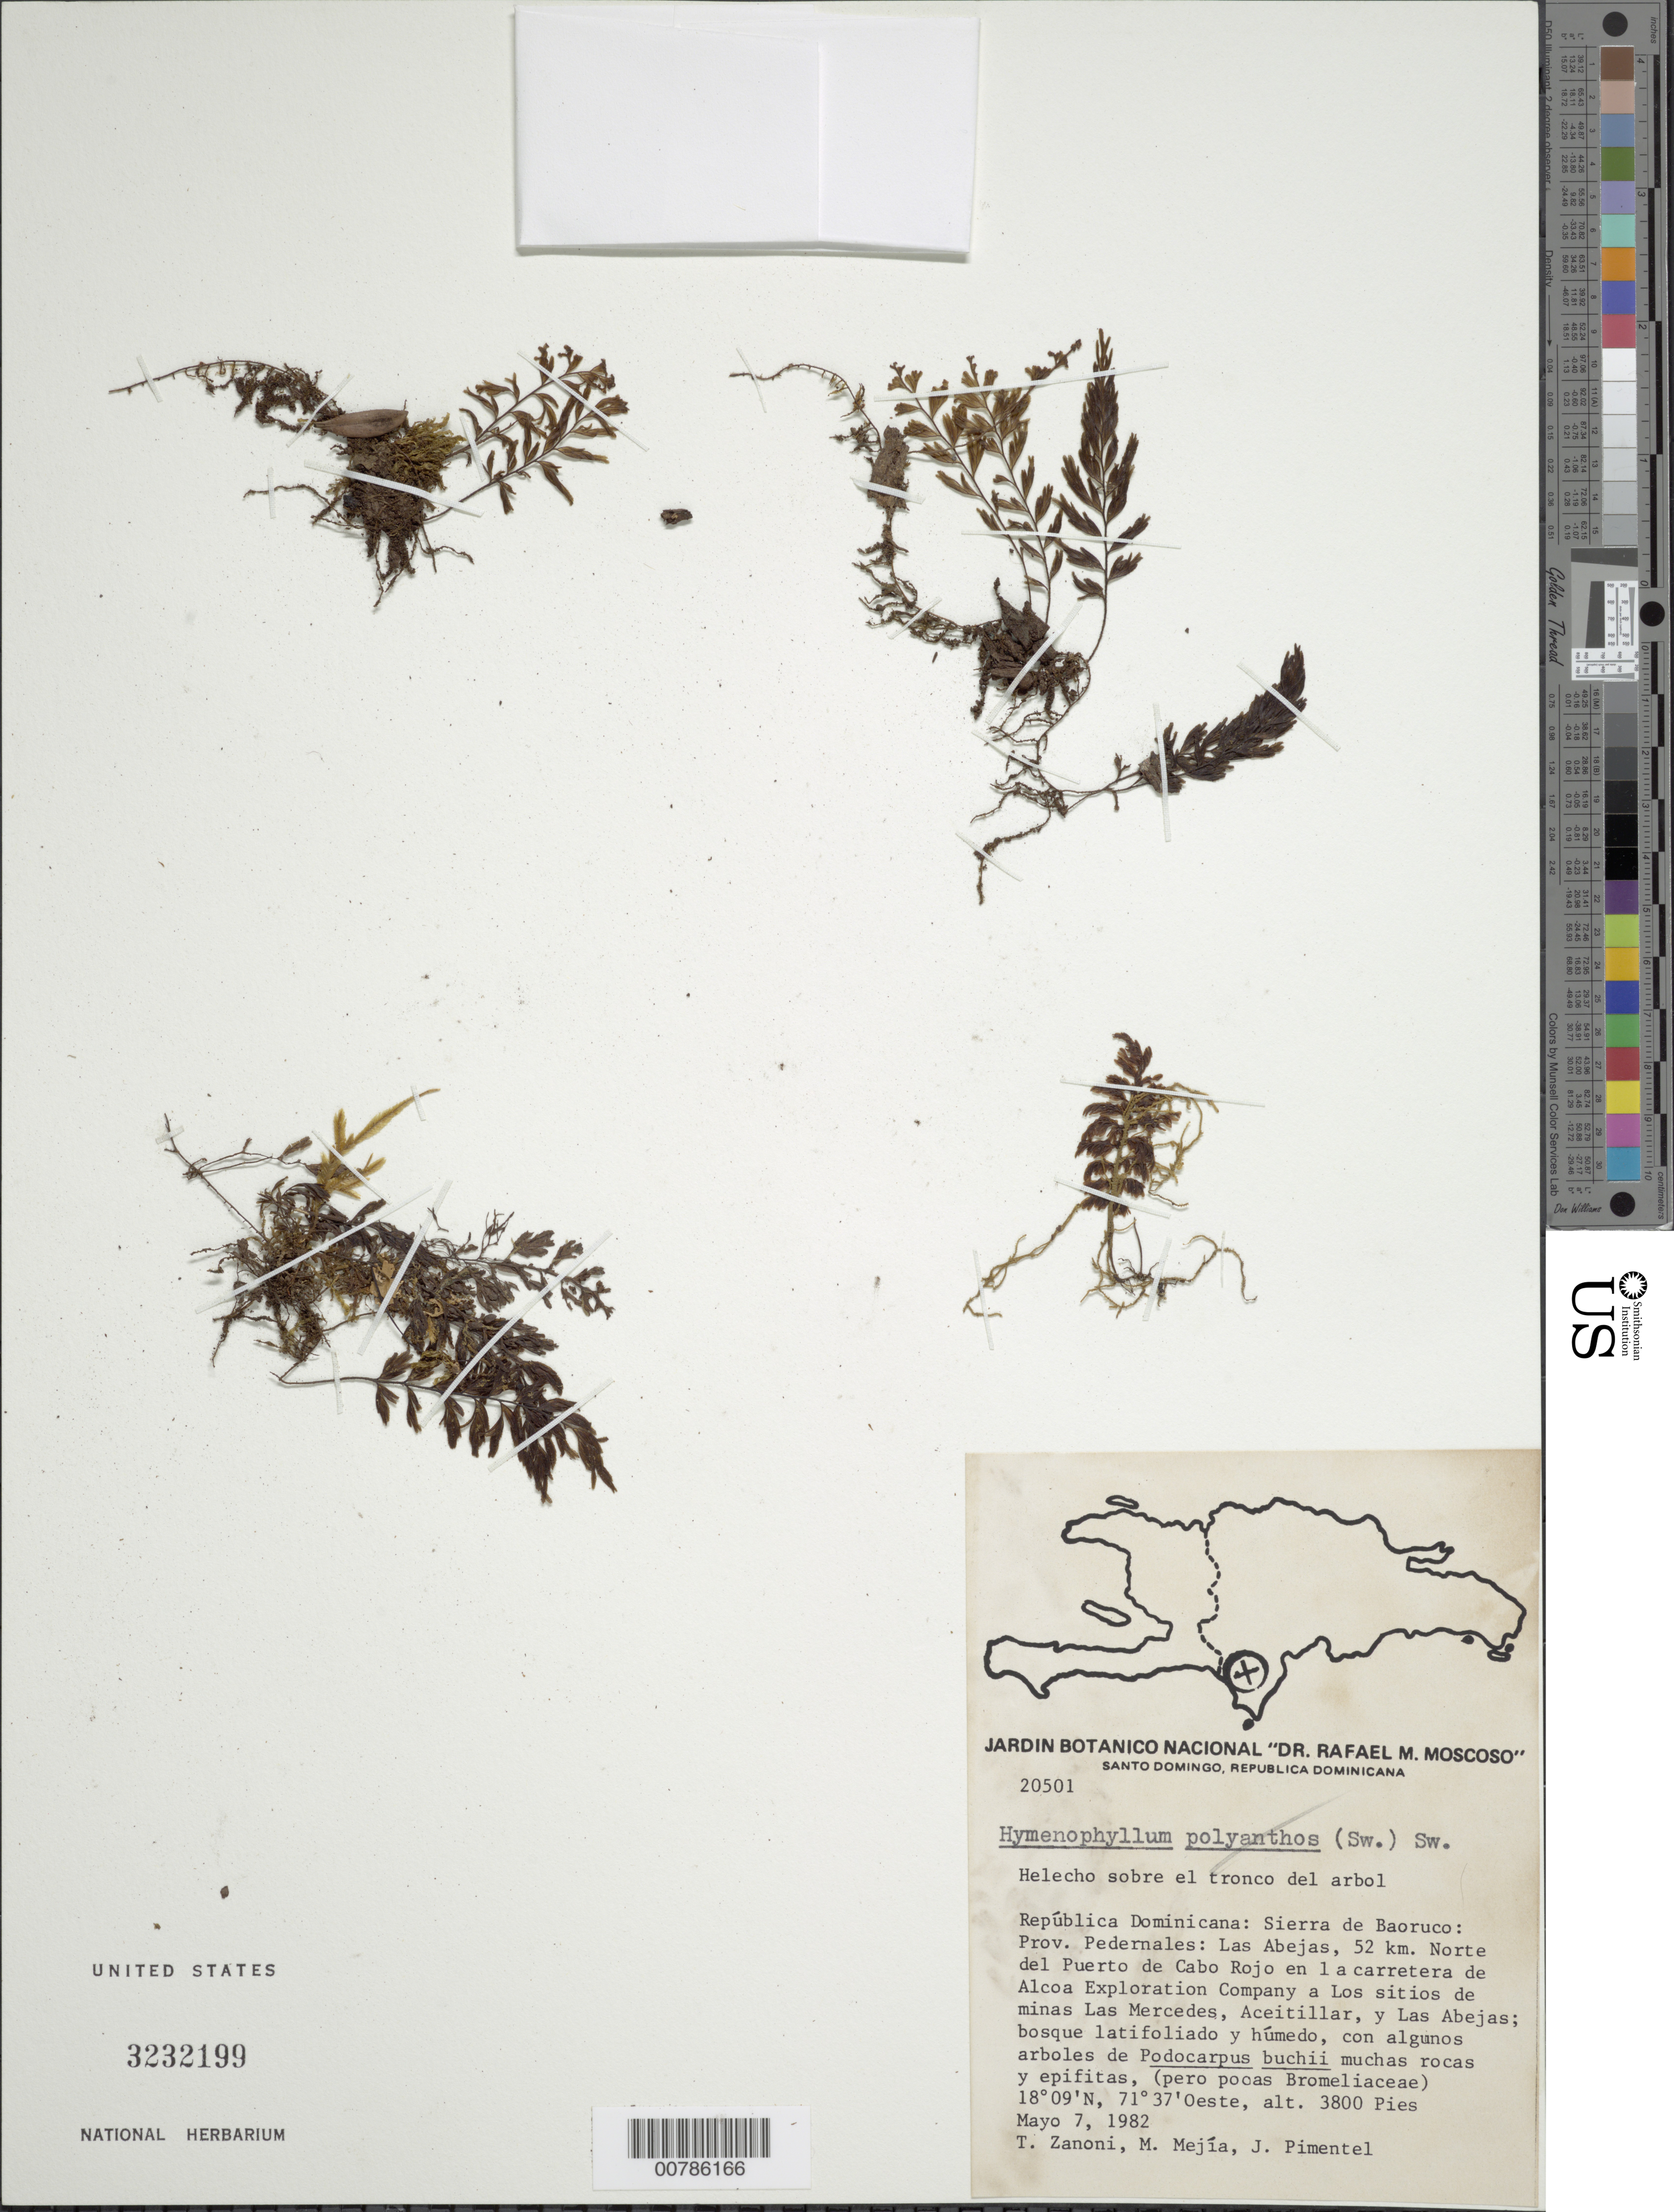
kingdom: Plantae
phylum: Tracheophyta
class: Polypodiopsida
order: Hymenophyllales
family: Hymenophyllaceae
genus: Hymenophyllum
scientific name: Hymenophyllum sp.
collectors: T. A. Zanoni, M. Mejia & J. Pimentel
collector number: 20501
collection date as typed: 07 May 1982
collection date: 1982-05-07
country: Dominican Republic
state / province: Pedernales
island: Hispaniola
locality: Sierra de Baoruco, Las Abejas, 52 km N del Puerto de Cabo Rojo en la carretera de Alcoa Exploration Company a los sitios de minas Las Mercedes, Aceitillar, Las Abejas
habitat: Bosque latifoliado y húmedo, con algunos arboles de Podocarpus buchii muchas rocas y epifitas (pro pocas Bromeliaceae)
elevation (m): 1158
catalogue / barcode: US 3232199